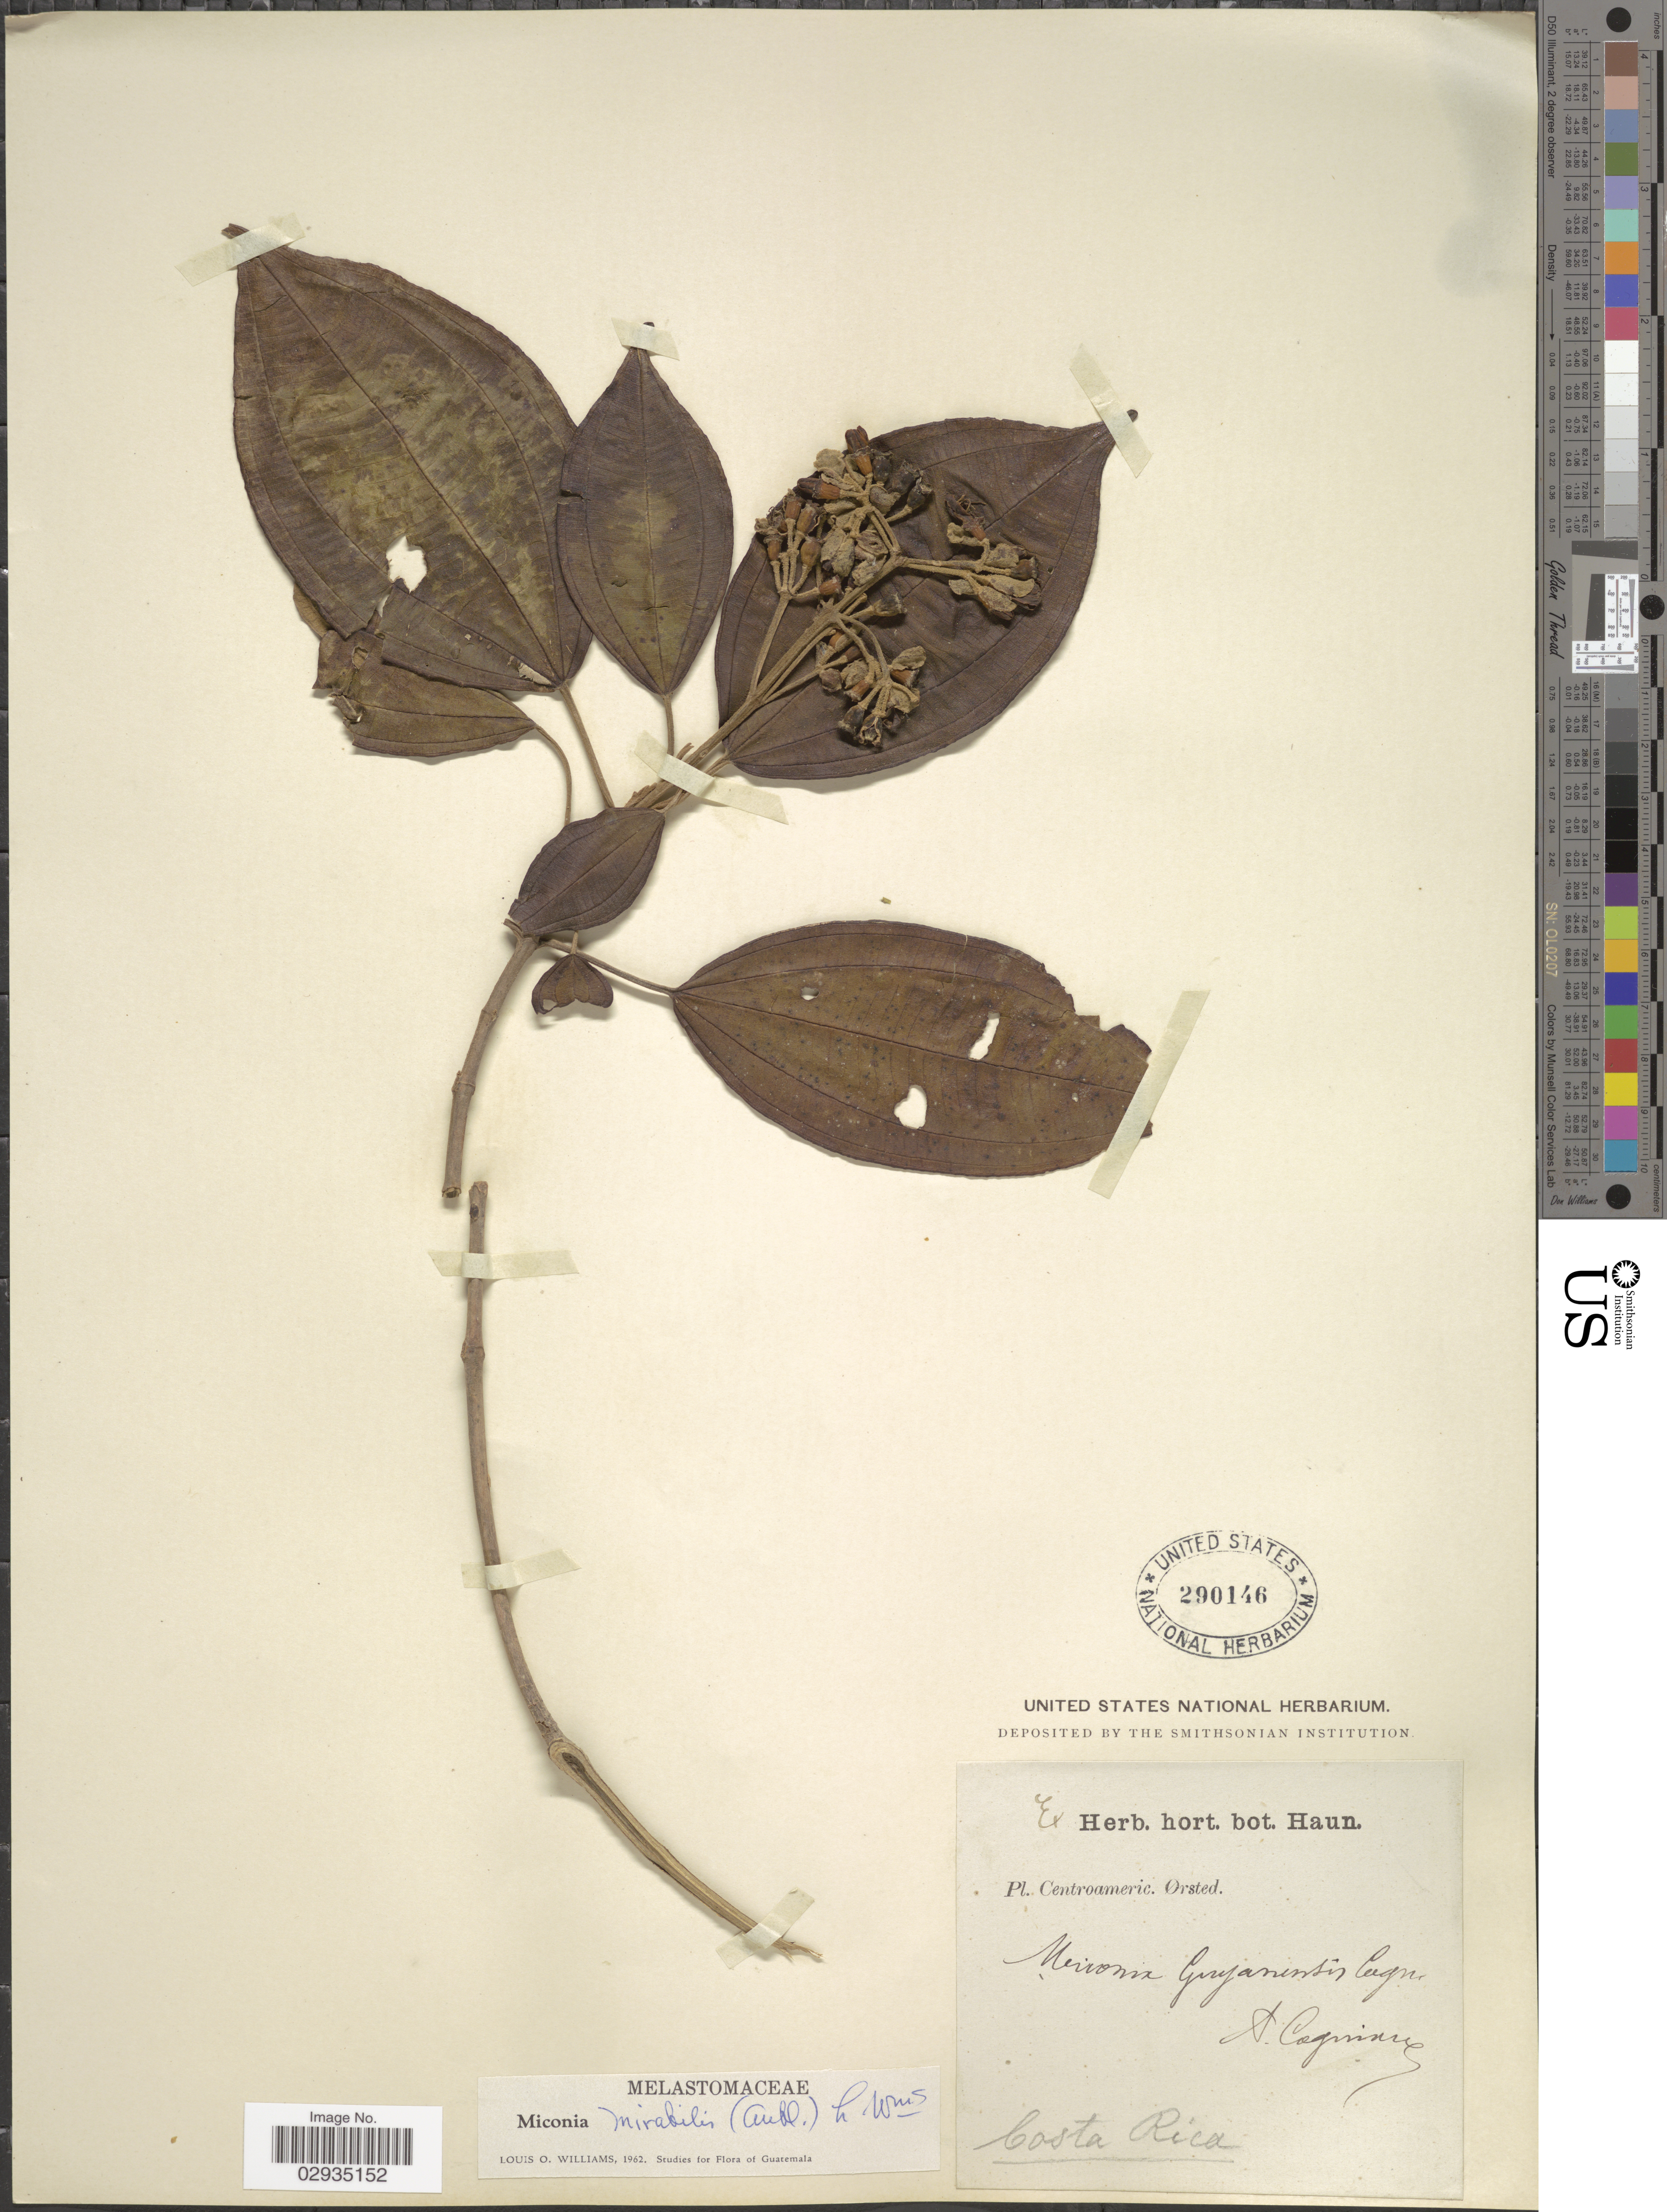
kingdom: Plantae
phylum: Tracheophyta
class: Magnoliopsida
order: Myrtales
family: Melastomataceae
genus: Miconia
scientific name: Miconia mirabilis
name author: (Aubl.) L.O. Williams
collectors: Ørsted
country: Costa Rica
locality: Centroameric.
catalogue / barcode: US 290146